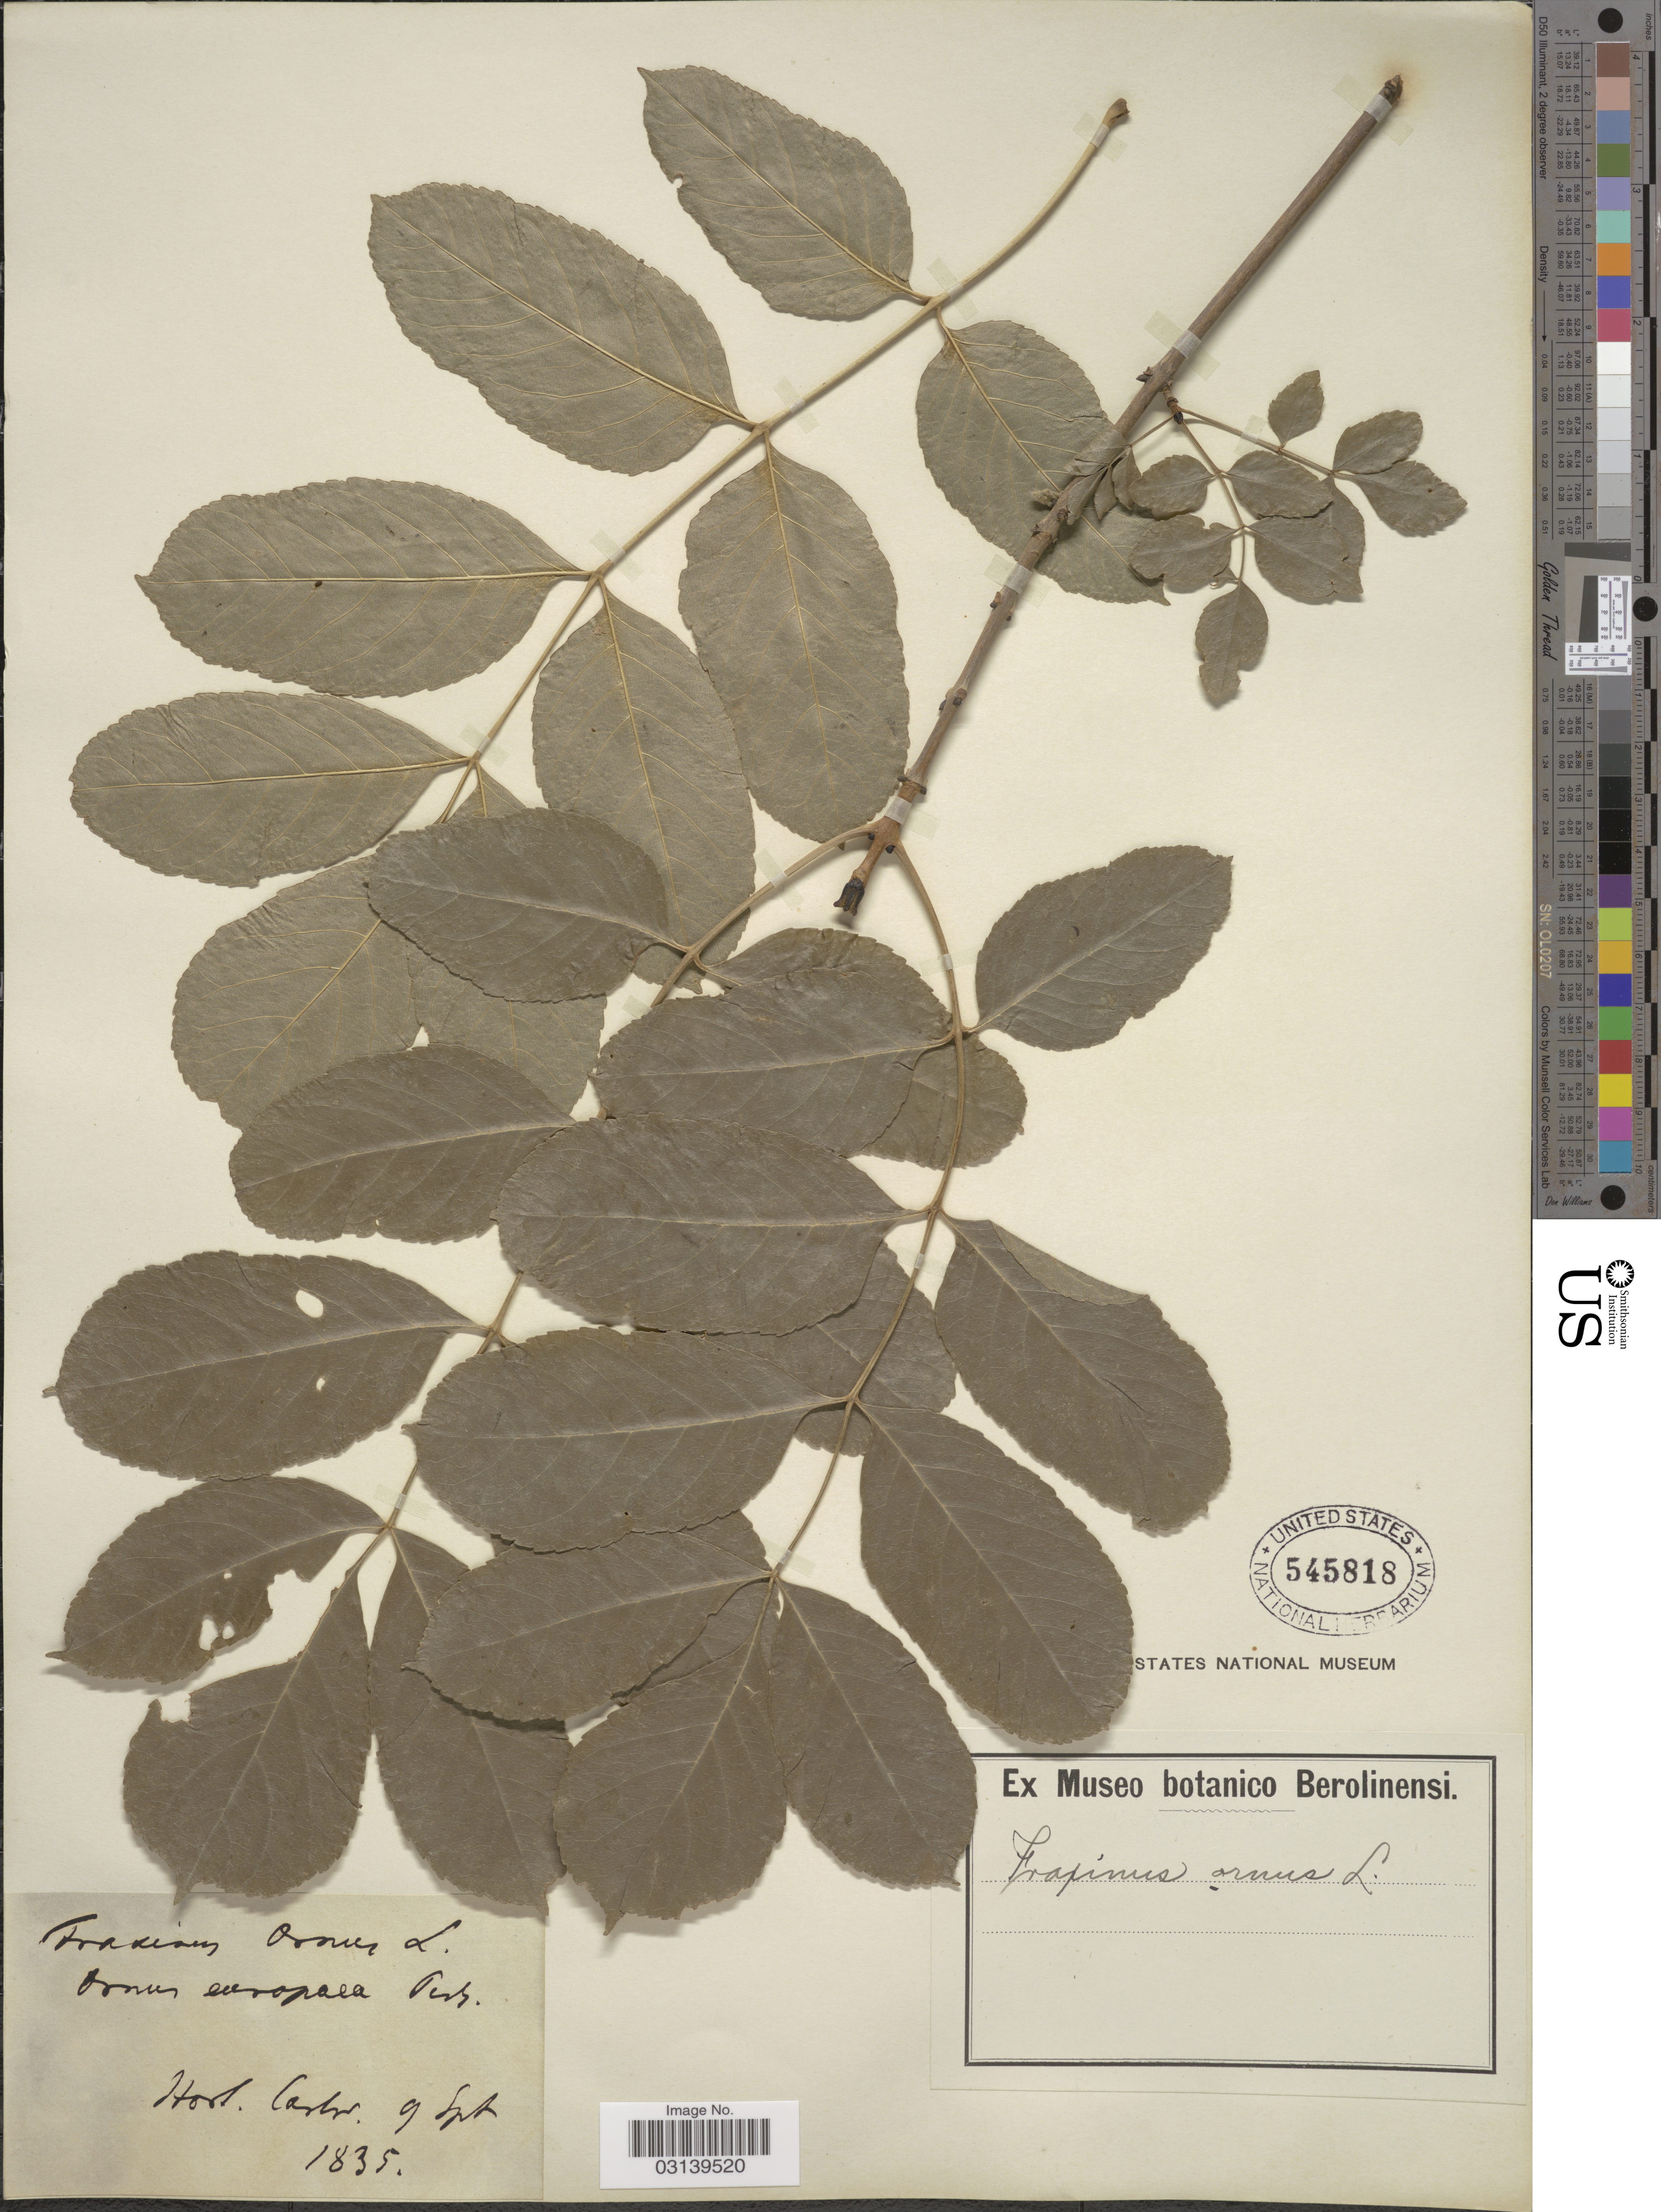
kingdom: Plantae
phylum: Tracheophyta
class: Magnoliopsida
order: Lamiales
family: Oleaceae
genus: Fraxinus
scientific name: Fraxinus ornus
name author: L.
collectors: ex Mus. Bot. Berolinensi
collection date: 1835-09-09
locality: Hort. Castr. [interpreted].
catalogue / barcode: US 545818